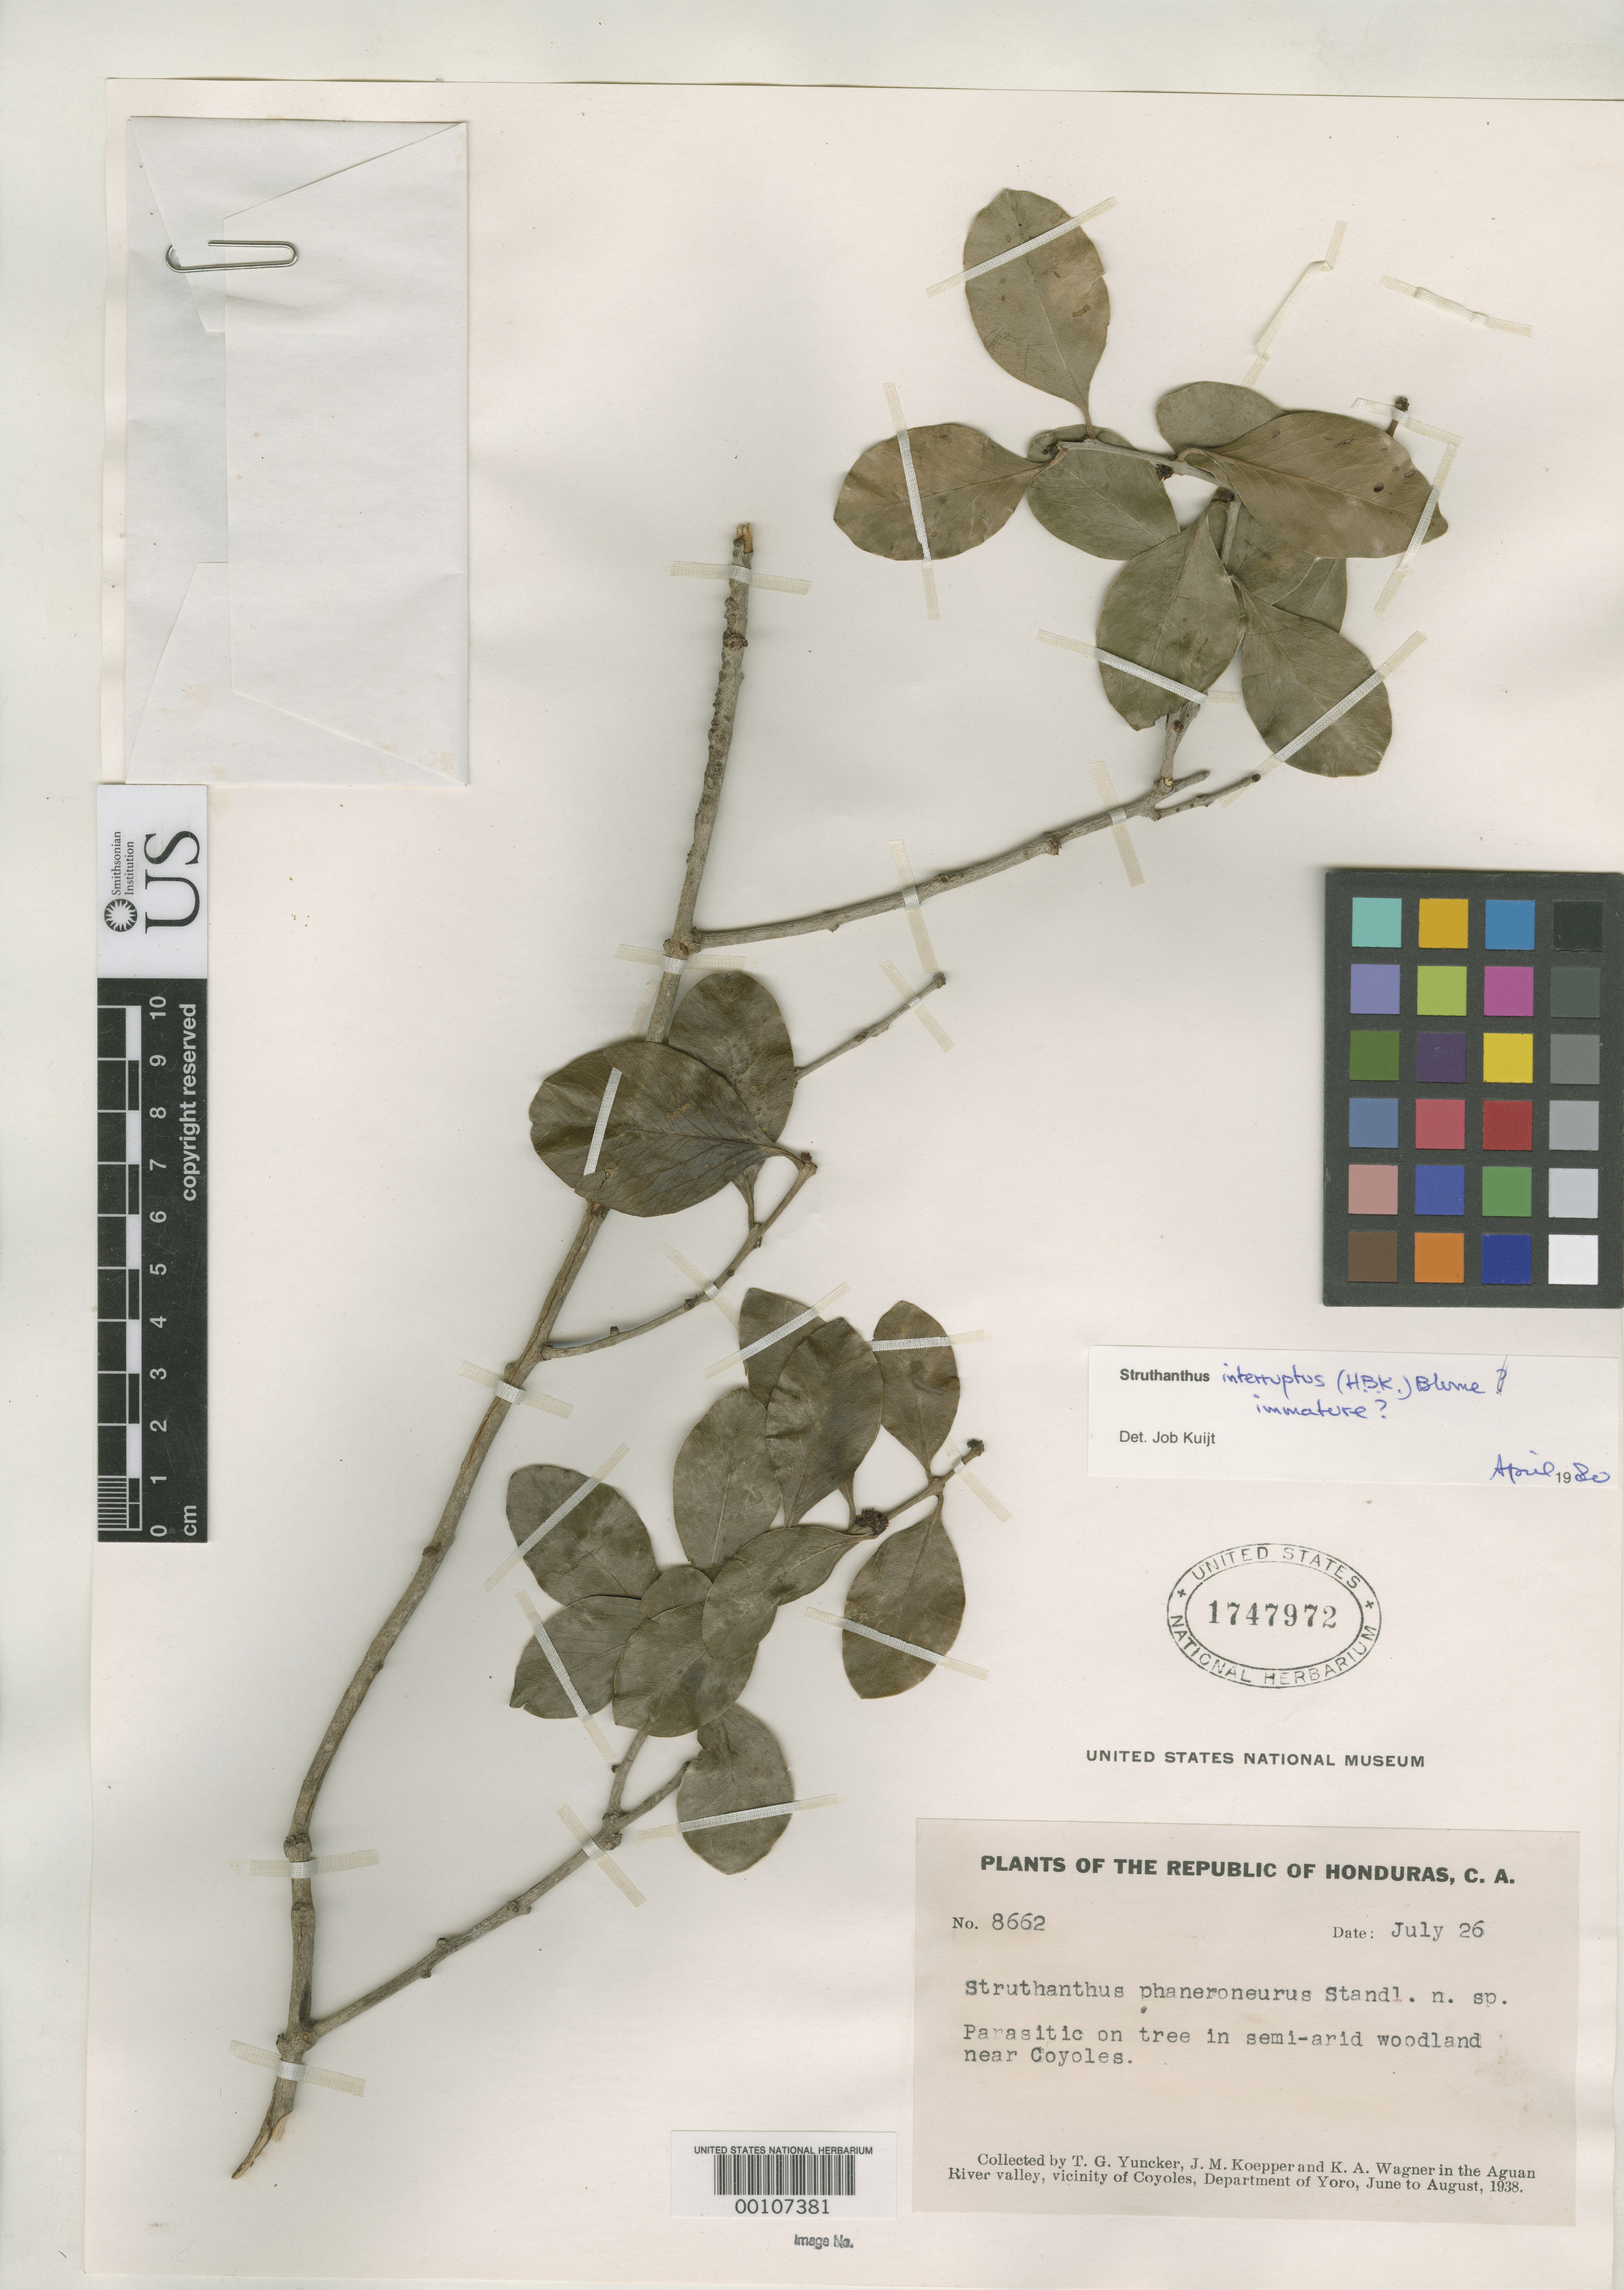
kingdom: Plantae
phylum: Tracheophyta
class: Magnoliopsida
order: Santalales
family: Loranthaceae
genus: Struthanthus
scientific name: Struthanthus phaneroneurus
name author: Standl.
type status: Isotype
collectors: T. G. Yuncker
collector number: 8662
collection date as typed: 26 Jul 1938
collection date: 1938-07-26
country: Honduras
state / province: Yoro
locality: Aguan River Valley, near Coyoles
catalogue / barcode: US 1747972